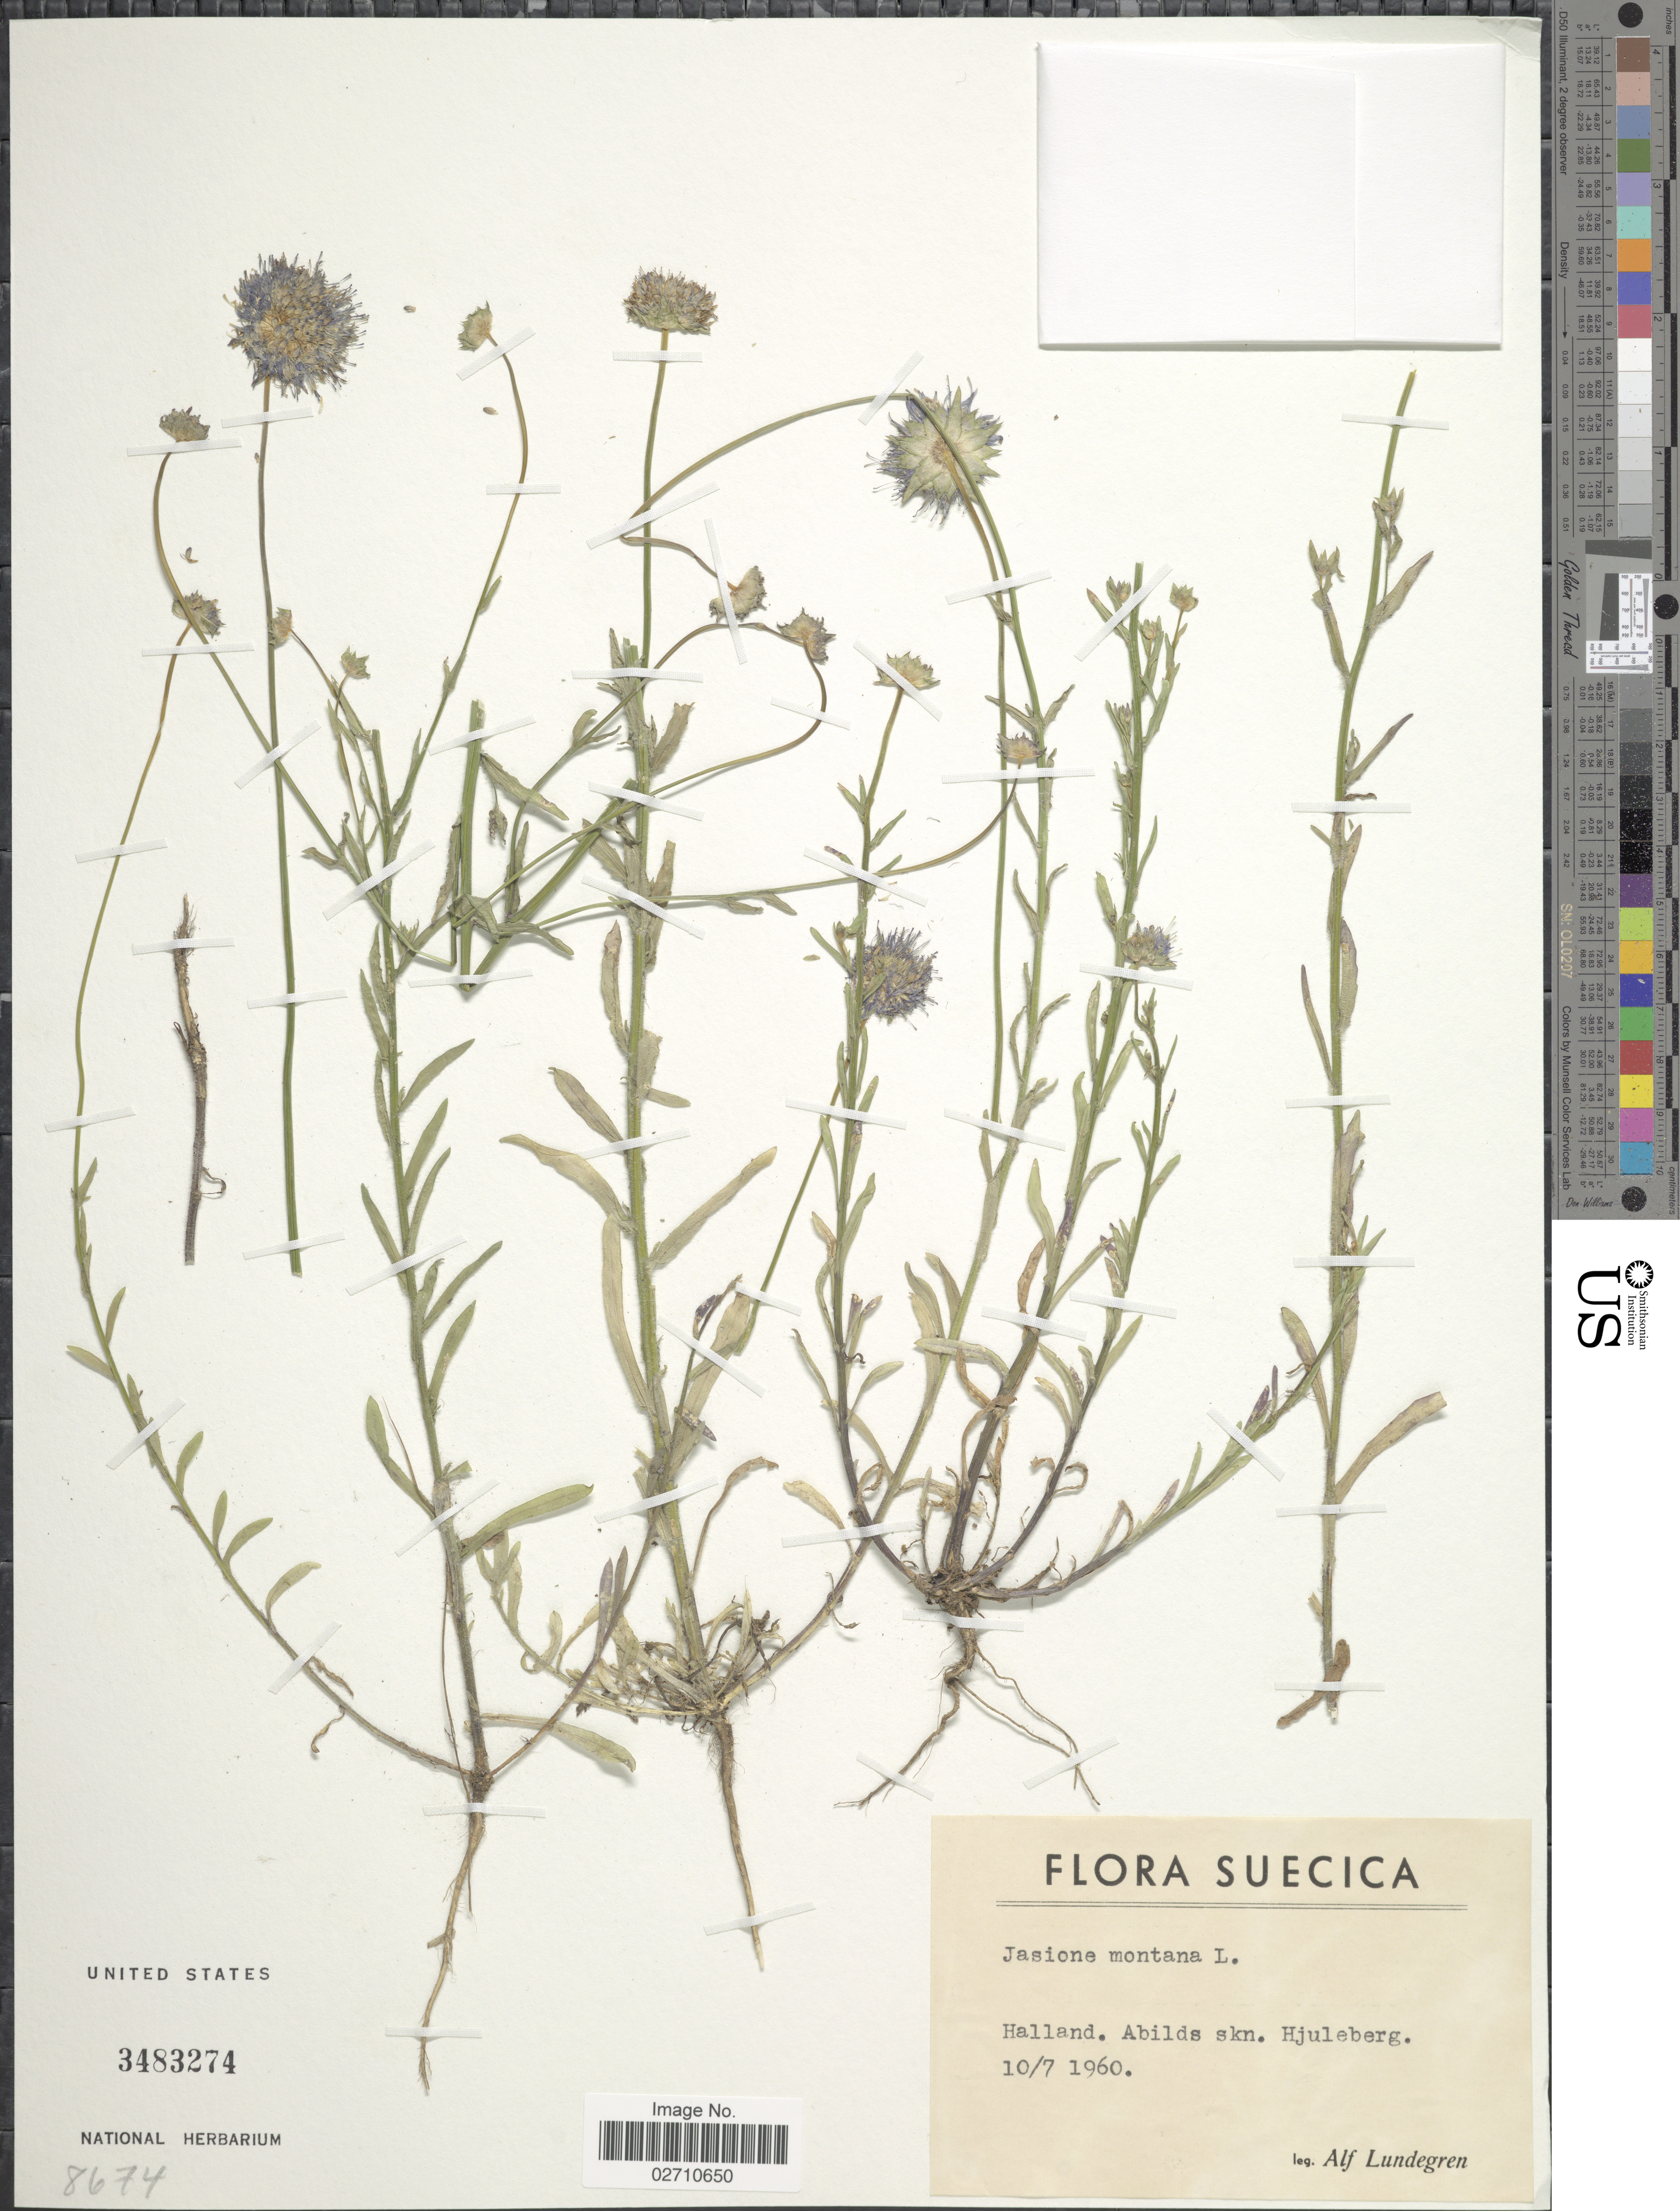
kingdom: Plantae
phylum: Tracheophyta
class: Magnoliopsida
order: Asterales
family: Campanulaceae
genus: Jasione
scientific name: Jasione montana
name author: L.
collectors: A. Lundegren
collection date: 1960-07-10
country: Sweden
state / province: Halland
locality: Suecica, Halland. Abilds skn. Hjuleberg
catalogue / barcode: US 3483274